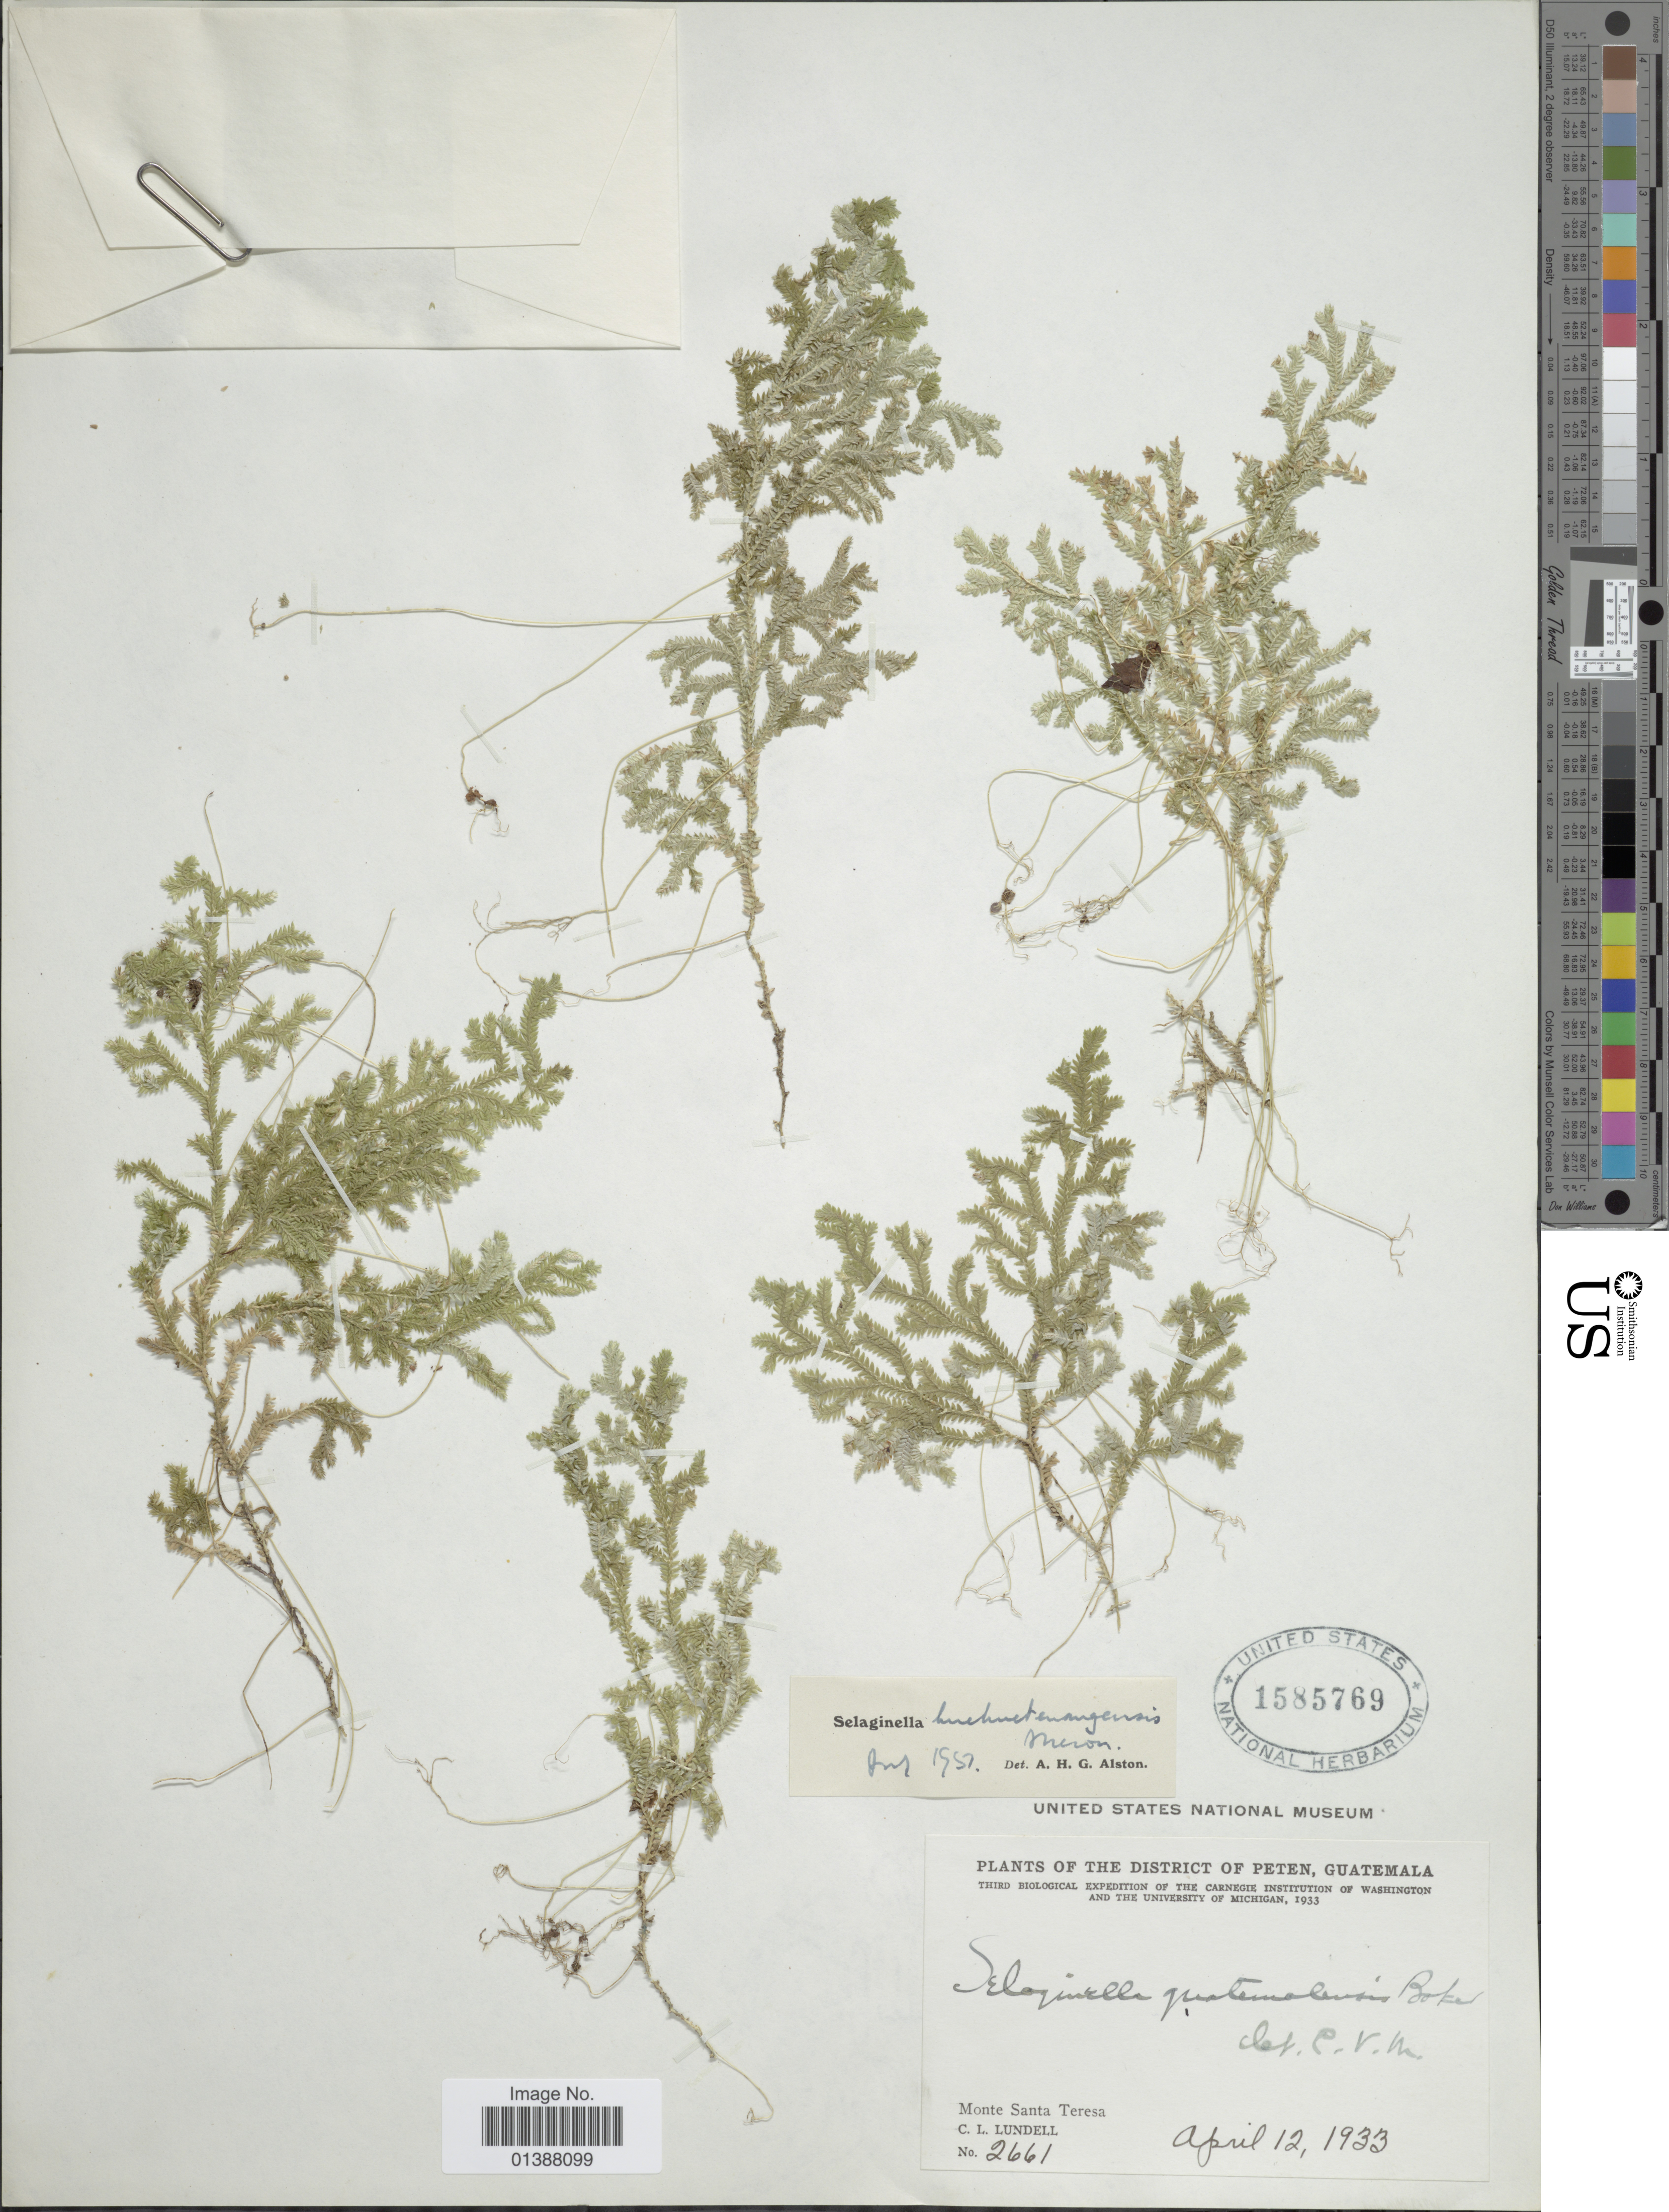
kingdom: Plantae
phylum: Tracheophyta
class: Lycopodiopsida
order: Selaginellales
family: Selaginellaceae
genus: Selaginella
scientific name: Selaginella huehuetenangensis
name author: Hieron.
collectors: C. L. Lundell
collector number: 2661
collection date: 1933-04-12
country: Guatemala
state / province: El Petén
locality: Monte Santa Teresa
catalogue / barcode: US 1585769